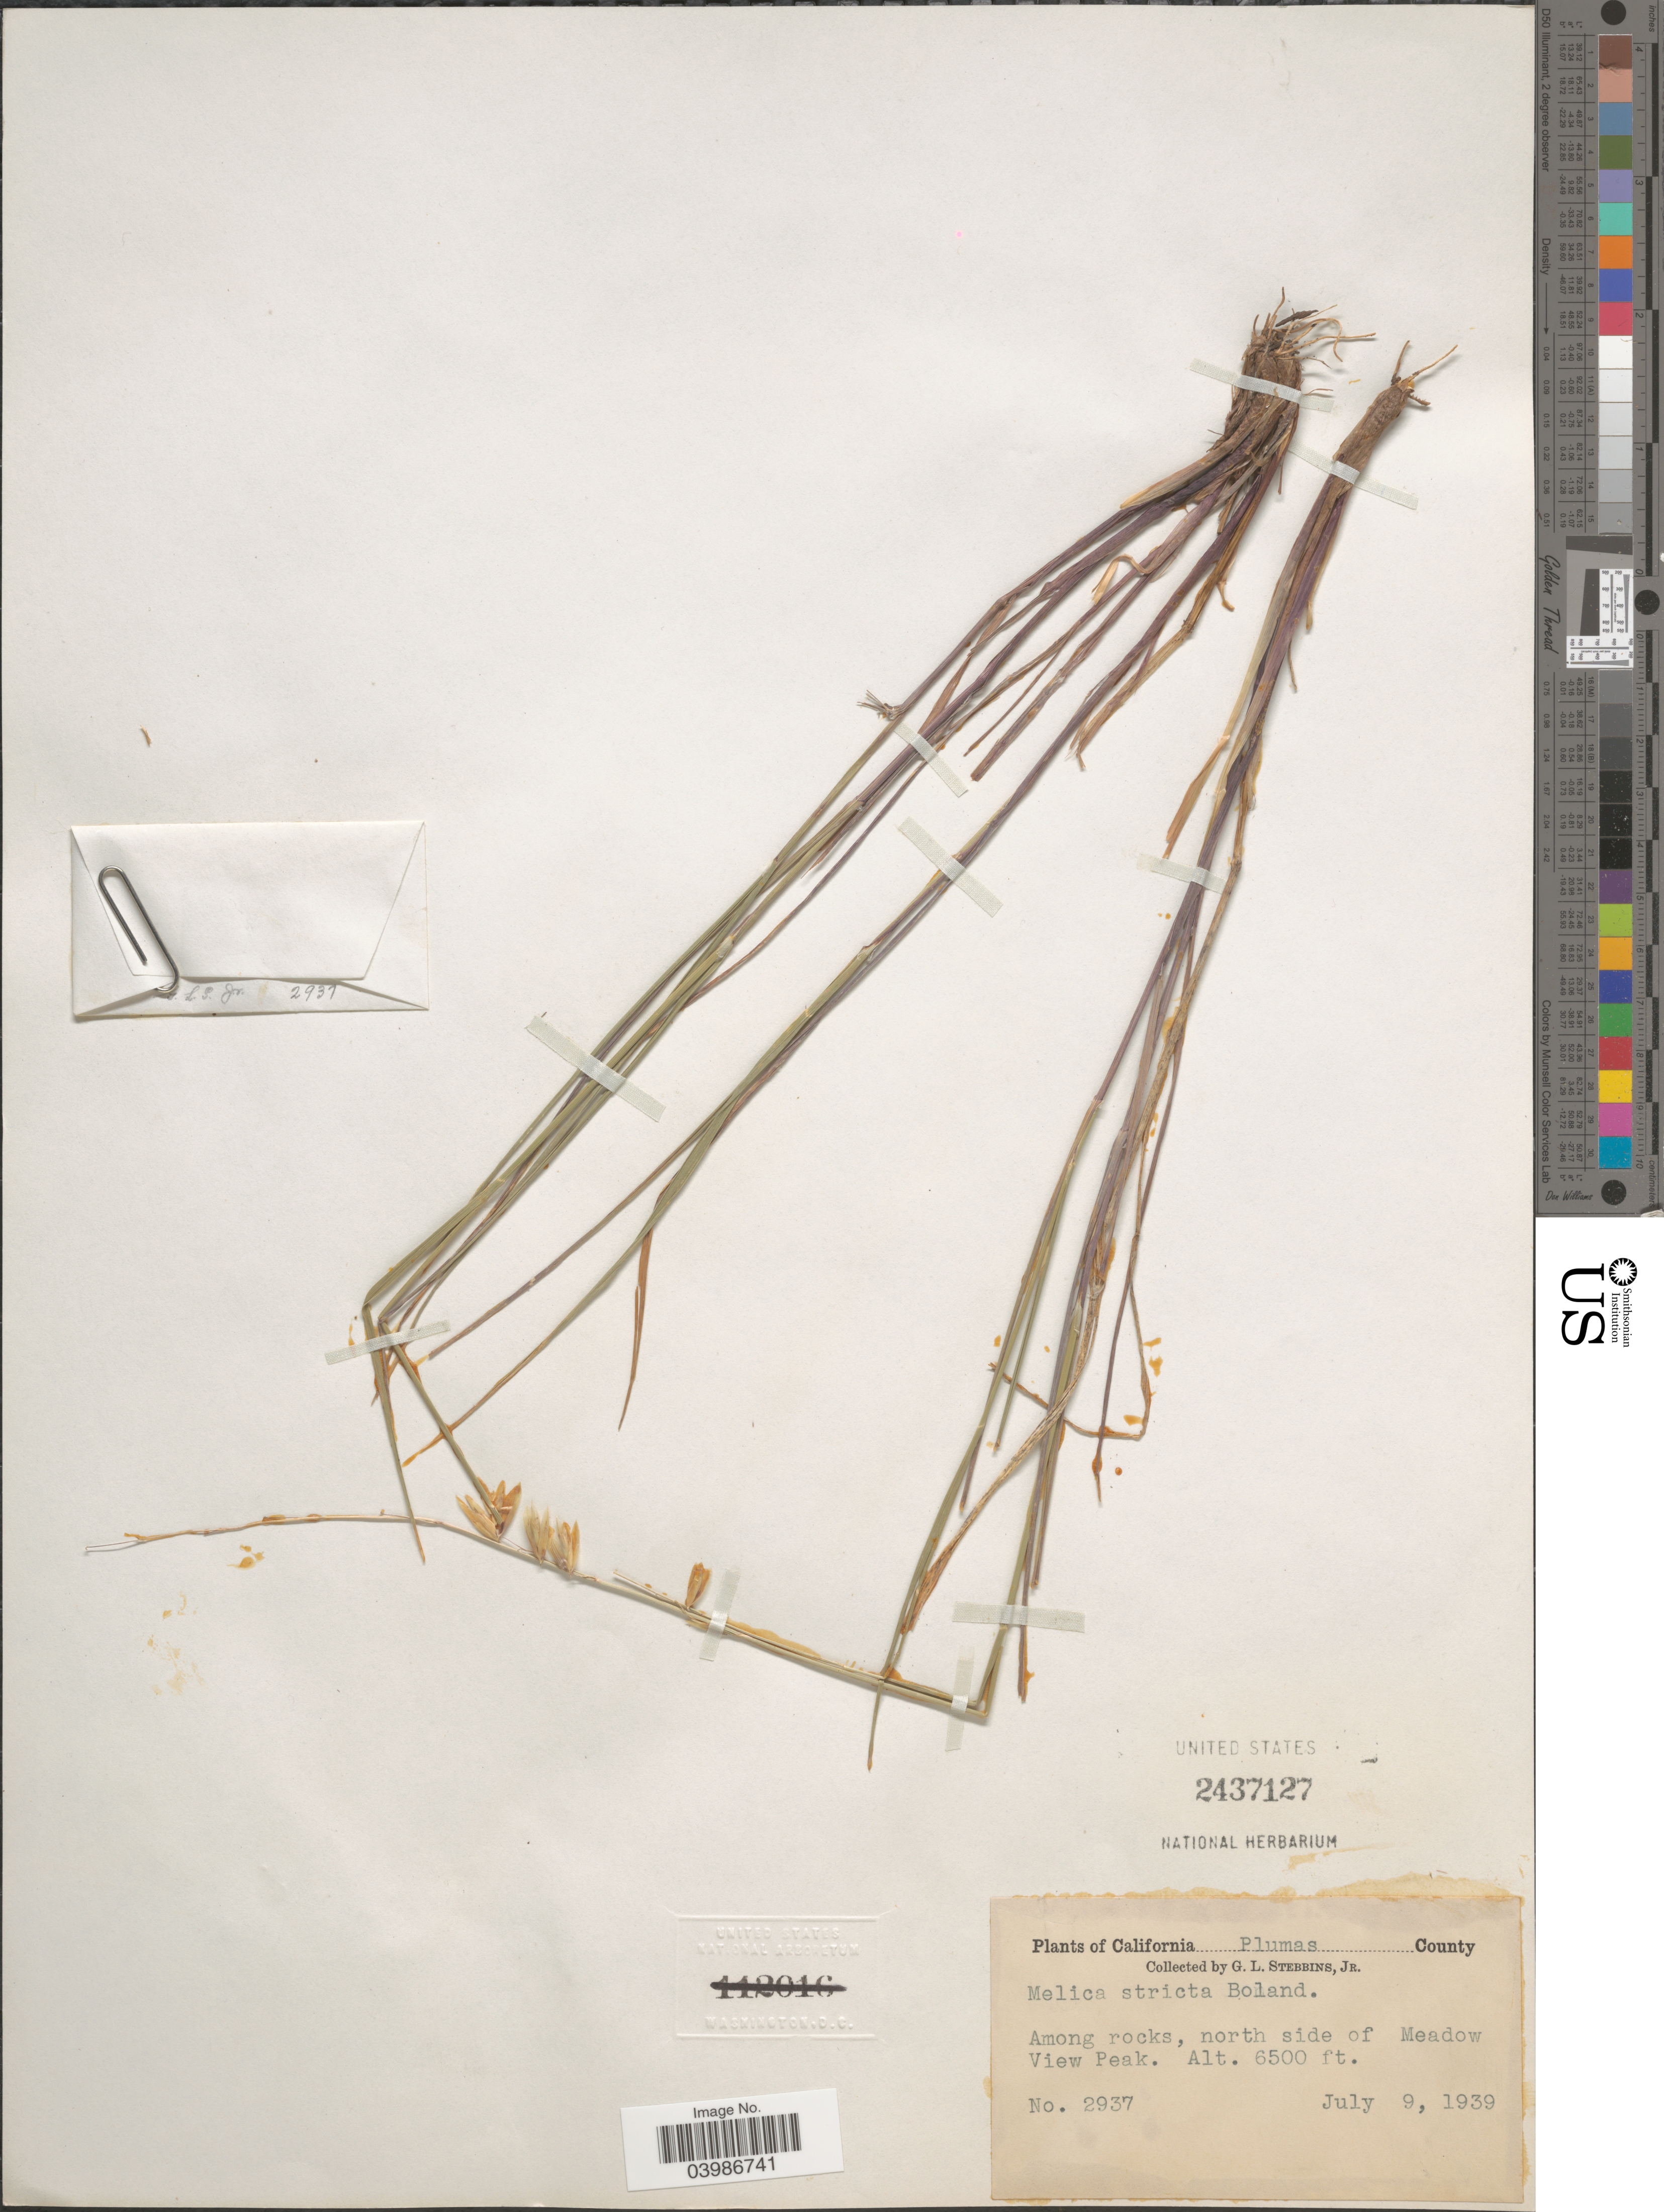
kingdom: Plantae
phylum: Tracheophyta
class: Liliopsida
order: Poales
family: Poaceae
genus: Melica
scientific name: Melica stricta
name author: Bol.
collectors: G. L. Stebbins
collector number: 2937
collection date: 1939-07-09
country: United States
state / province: California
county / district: Plumas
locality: Plumas County. Among rocks, north side of Meadow View Peak.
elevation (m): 1981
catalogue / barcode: US 2437127